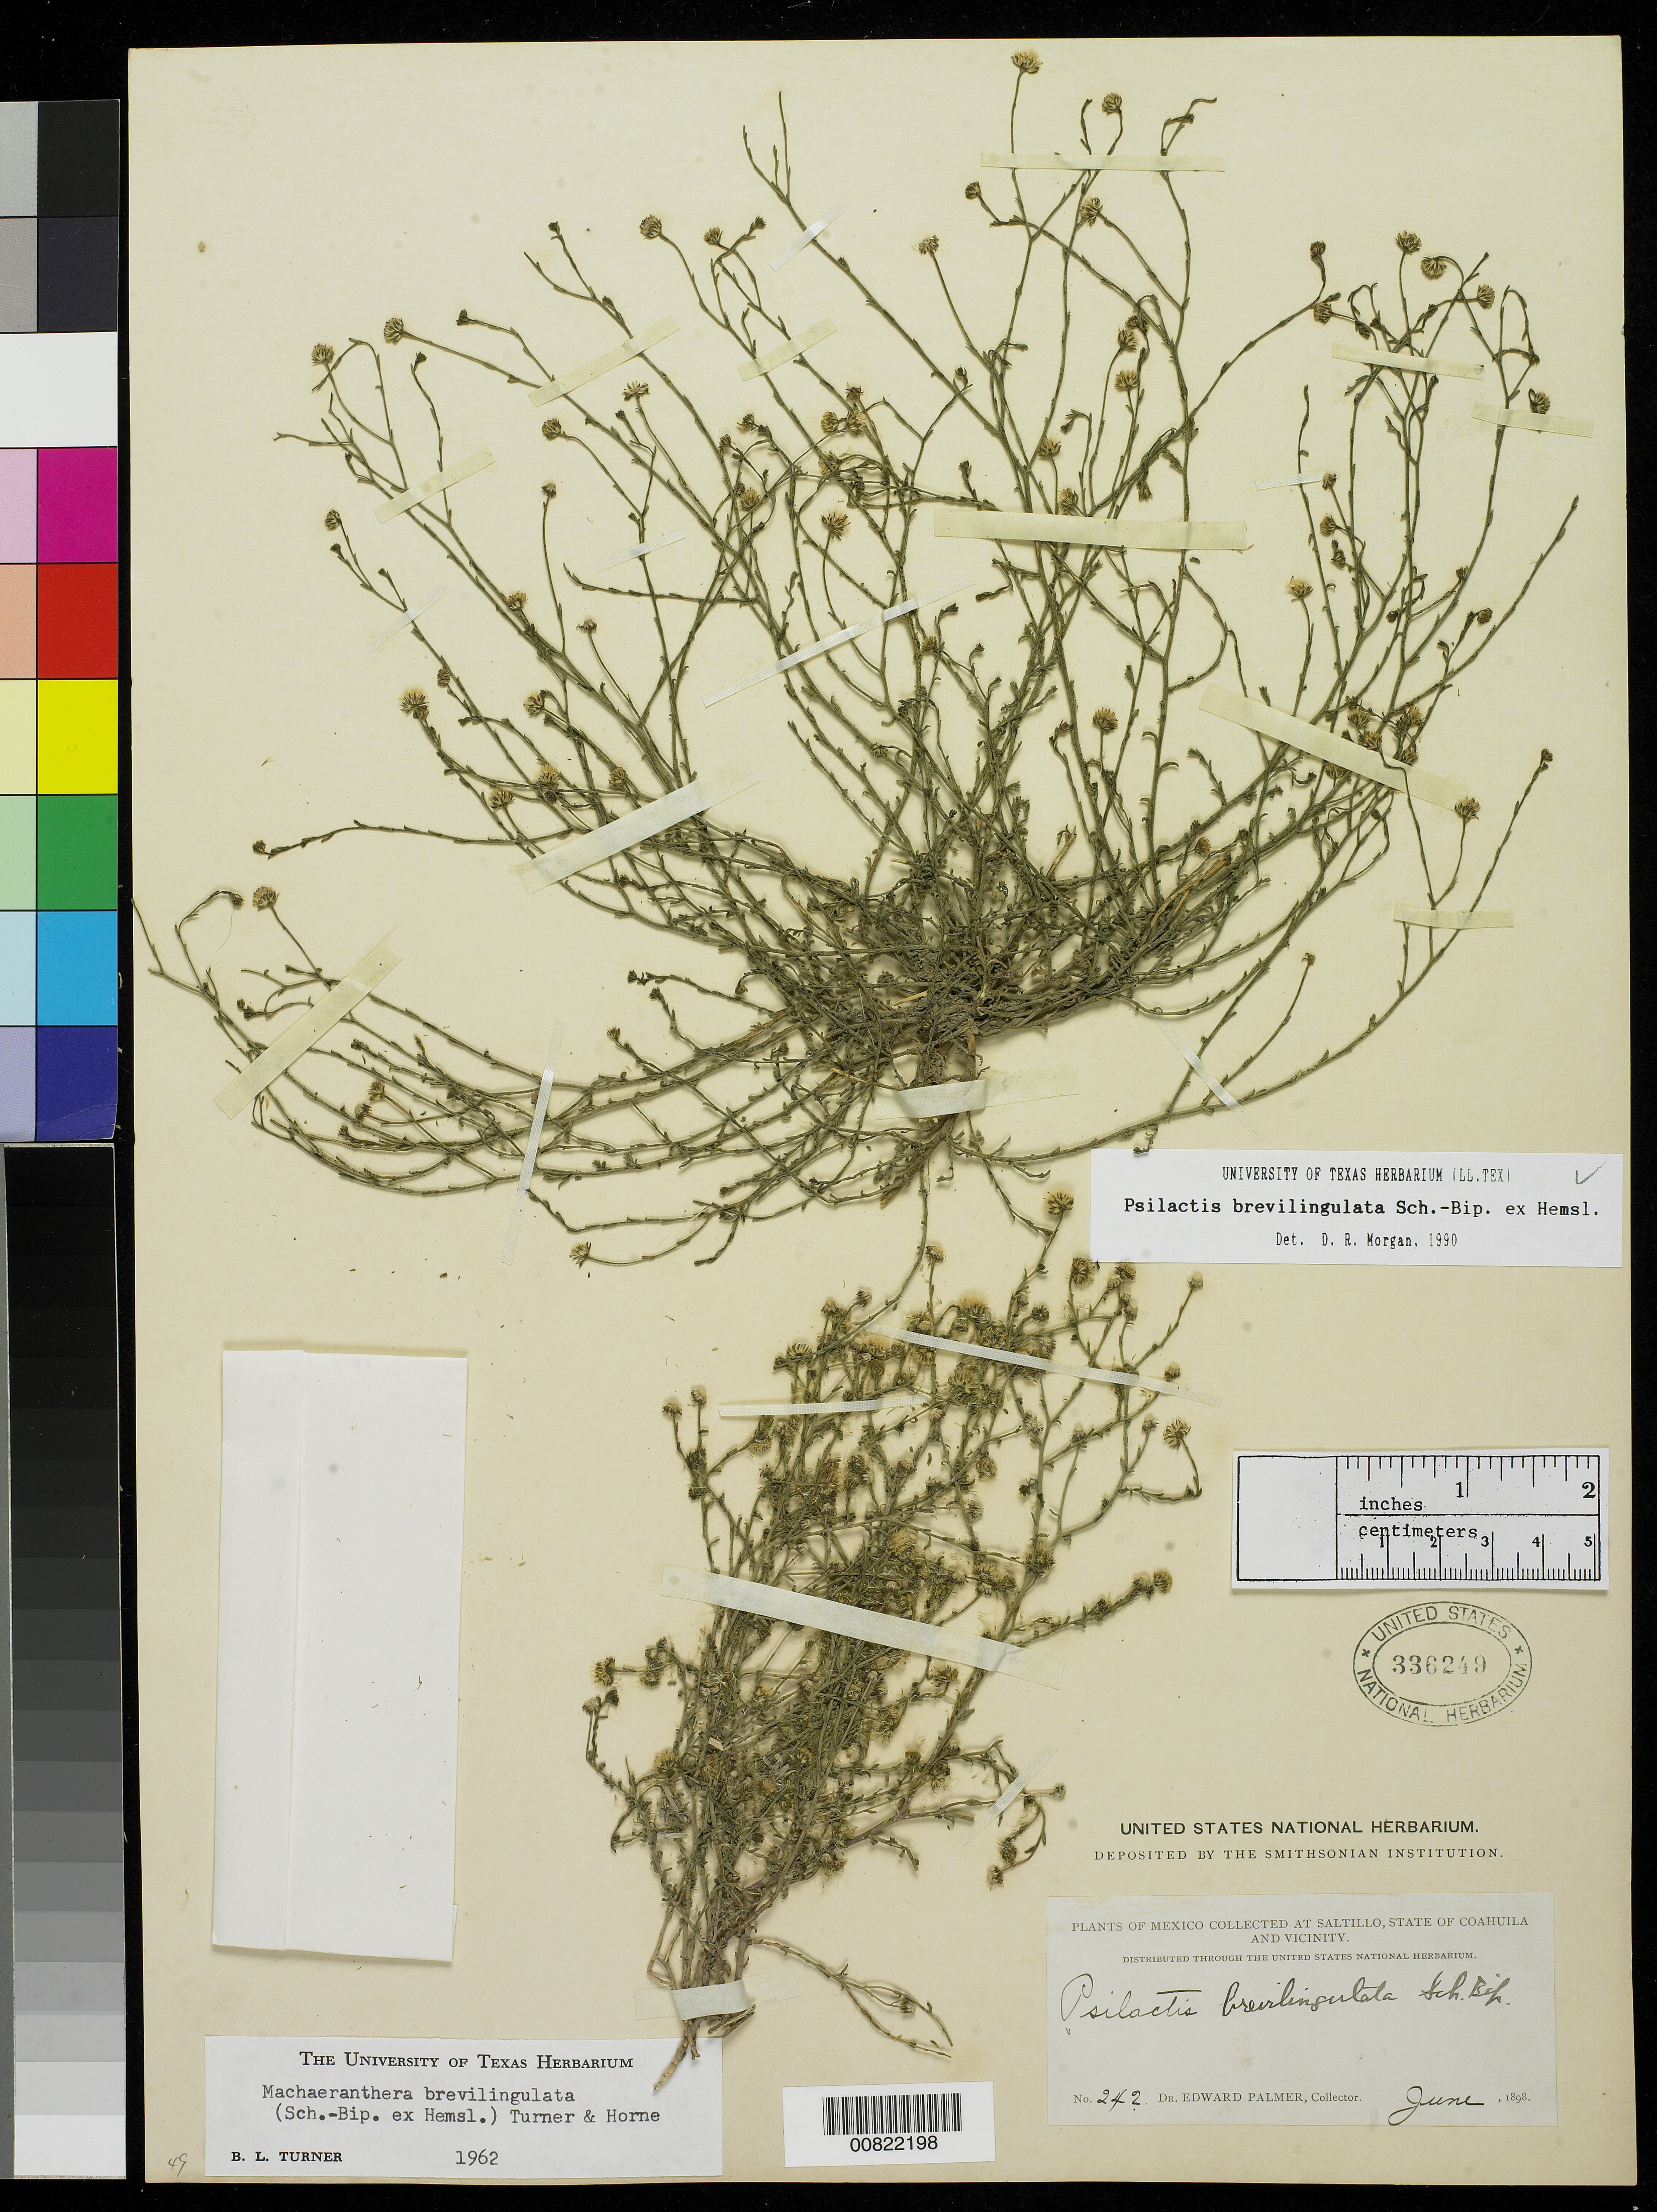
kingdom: Plantae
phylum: Tracheophyta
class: Magnoliopsida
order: Asterales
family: Asteraceae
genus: Psilactis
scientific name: Psilactis brevilingulata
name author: Sch. Bip. ex Hemsl.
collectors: E. Palmer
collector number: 242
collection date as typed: Jun 1898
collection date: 1898-06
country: Mexico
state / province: Coahuila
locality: Saltillo, Coahuila and vicinity.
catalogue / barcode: US 336249